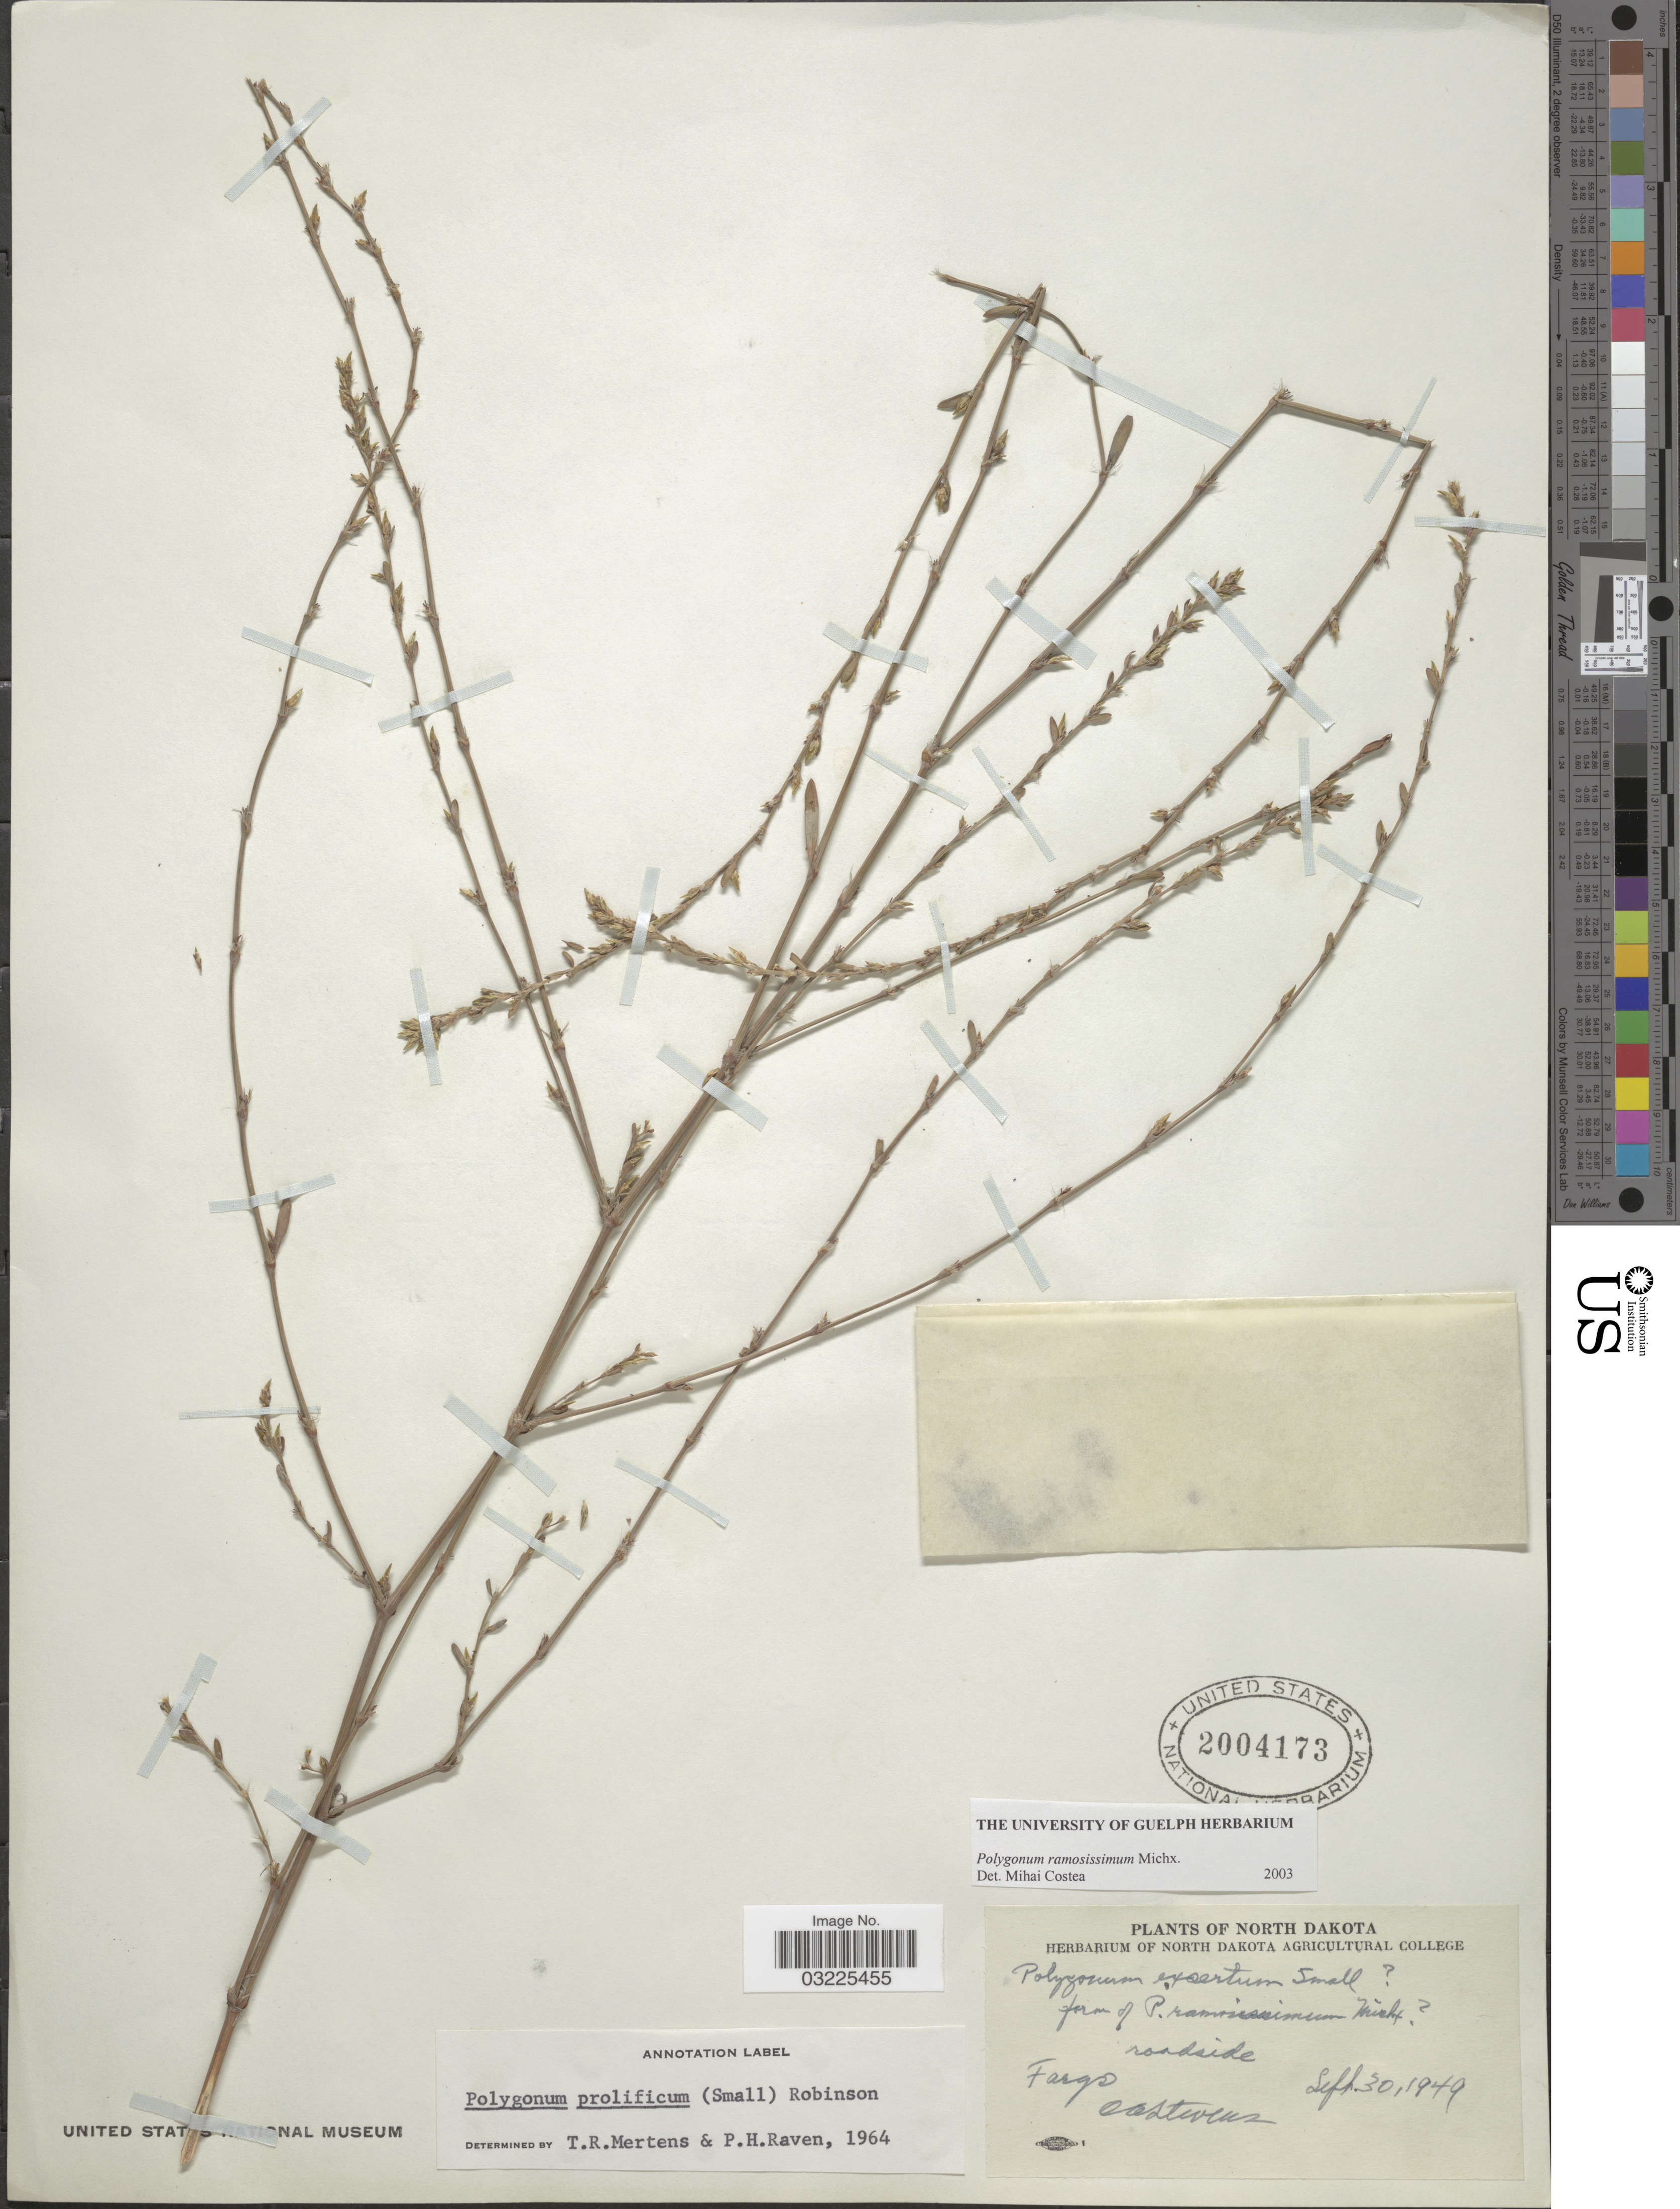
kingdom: Plantae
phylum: Tracheophyta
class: Magnoliopsida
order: Caryophyllales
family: Polygonaceae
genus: Polygonum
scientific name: Polygonum ramosissimum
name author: Michx.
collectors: O. A. Stevens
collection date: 1949-09-30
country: United States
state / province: North Dakota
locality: Fargo.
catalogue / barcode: US 2004173